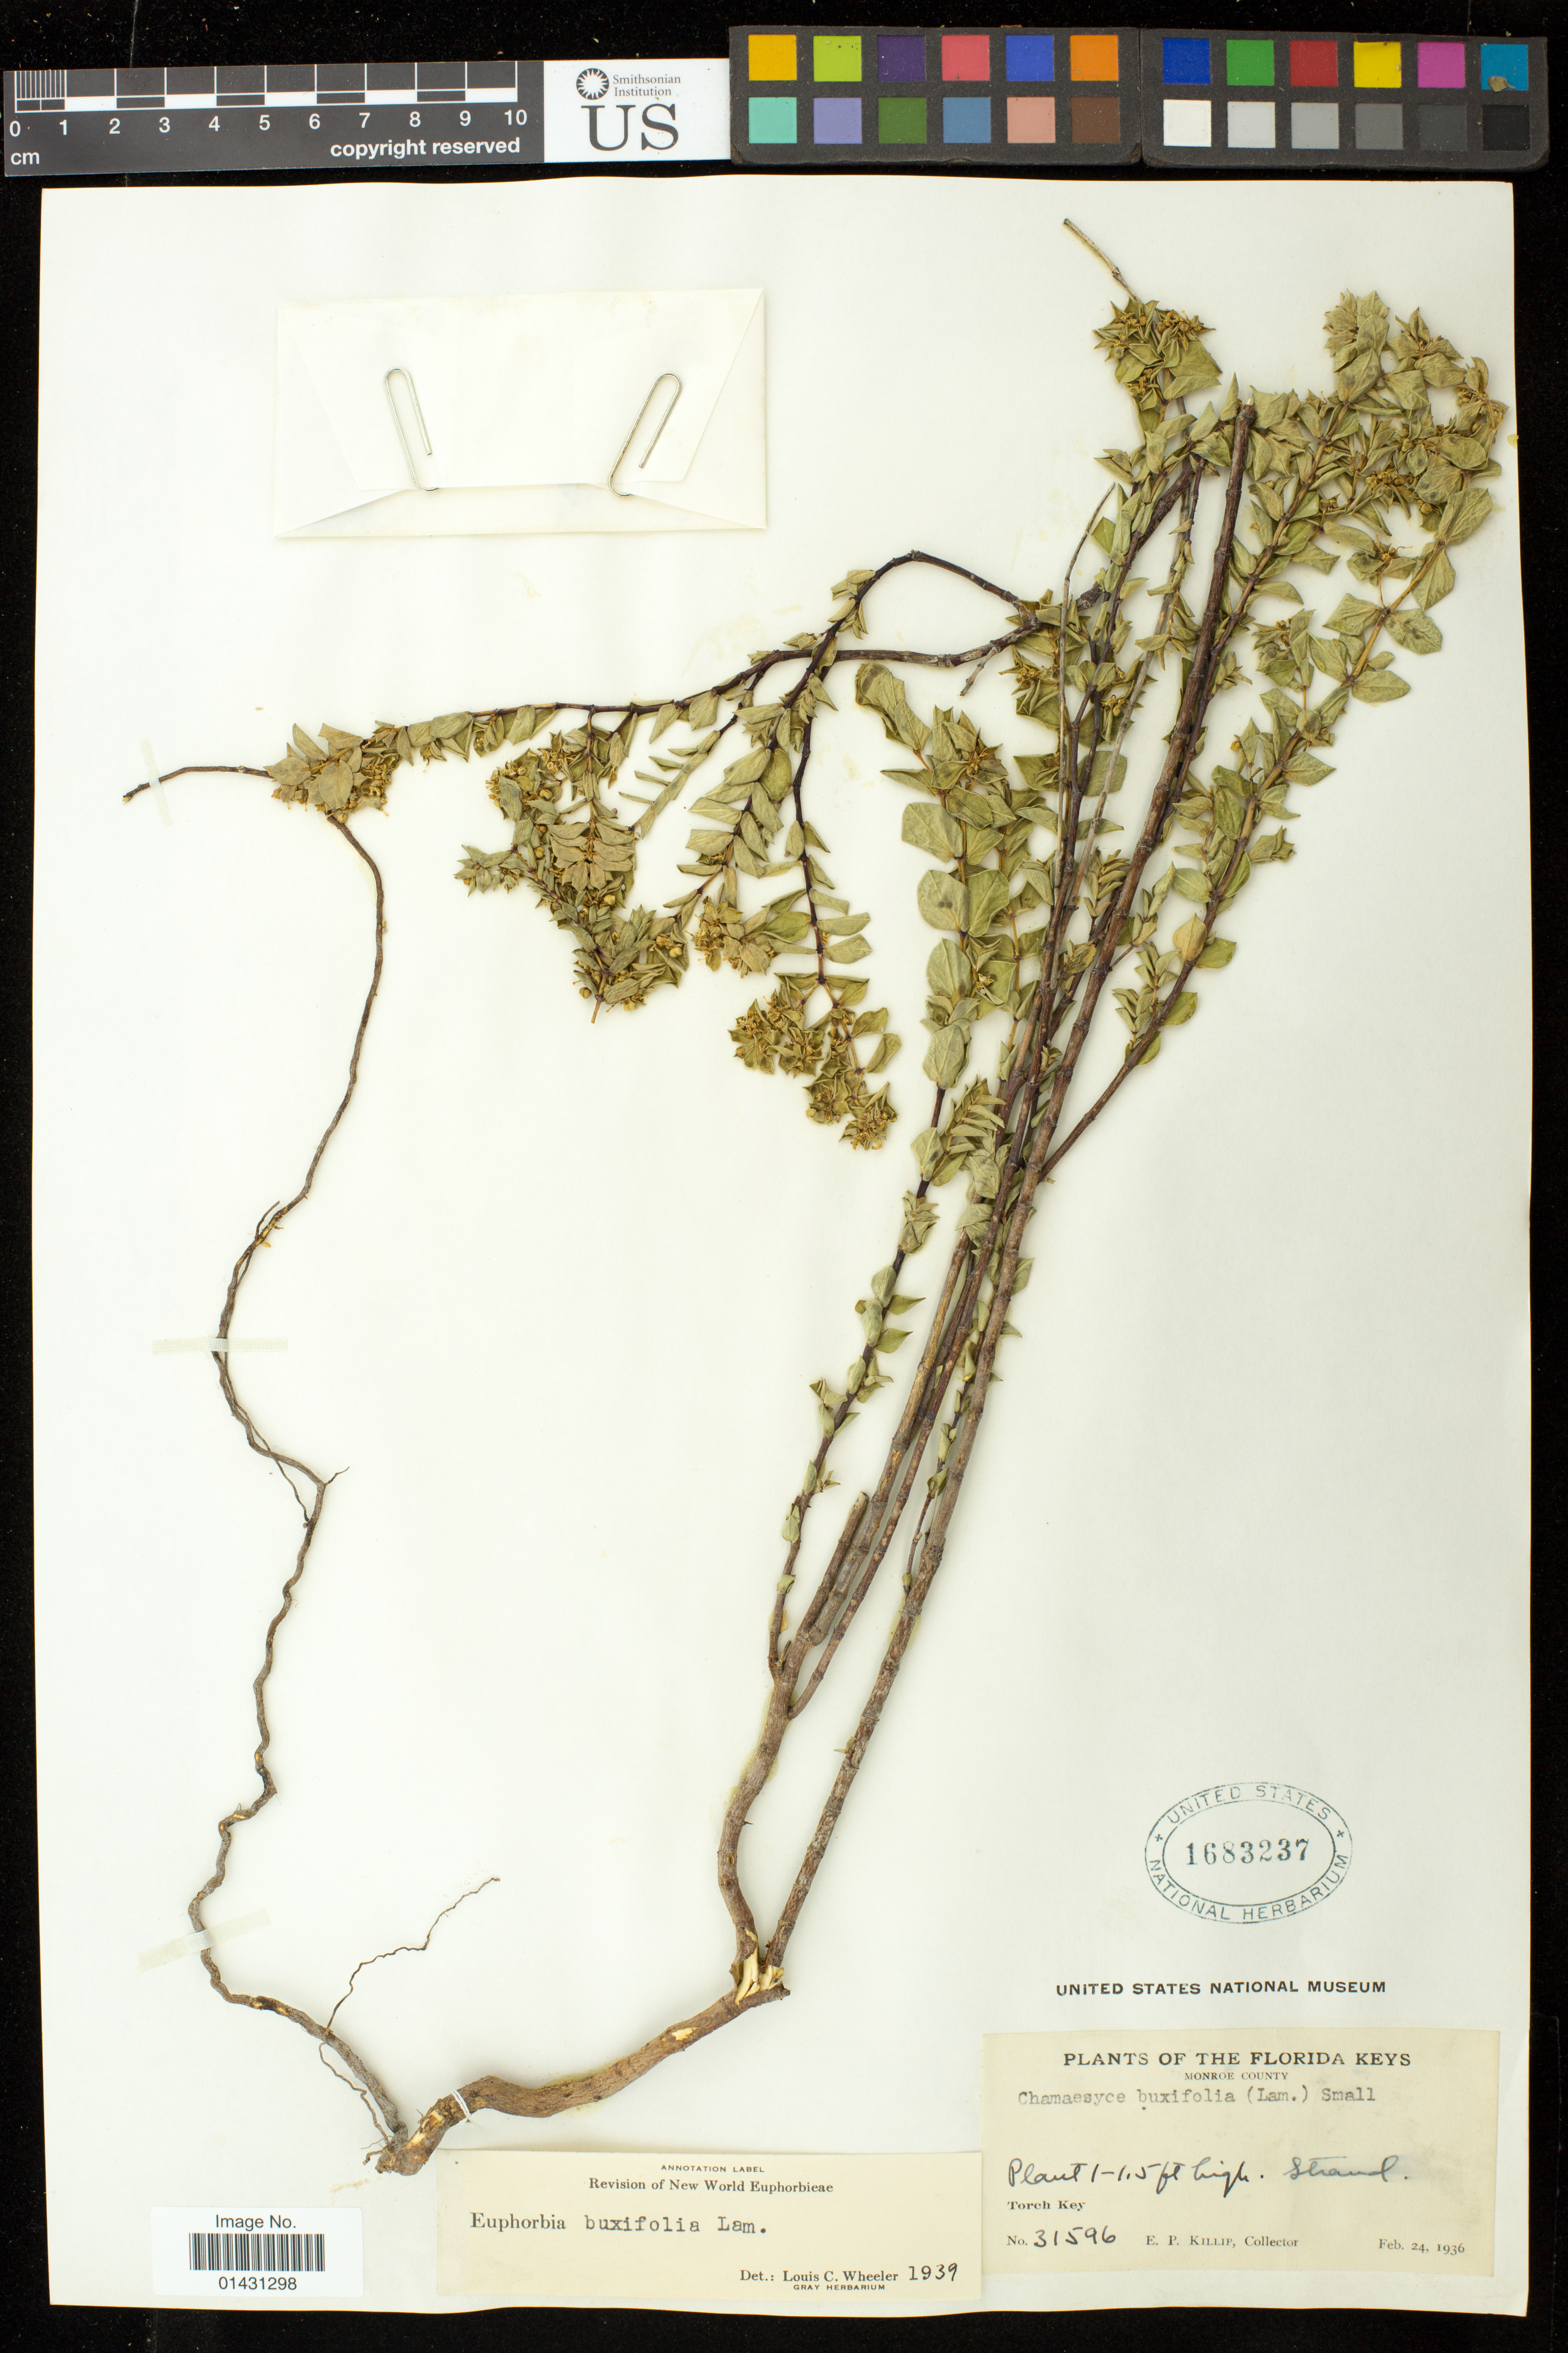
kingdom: Plantae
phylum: Tracheophyta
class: Magnoliopsida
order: Malpighiales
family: Euphorbiaceae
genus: Euphorbia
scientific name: Euphorbia mesembryanthemifolia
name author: Jacq.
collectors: E. P. Killip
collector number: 31596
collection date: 1936-02-24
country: United States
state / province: Florida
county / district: Monroe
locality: Torch Key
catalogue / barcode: US 1683237